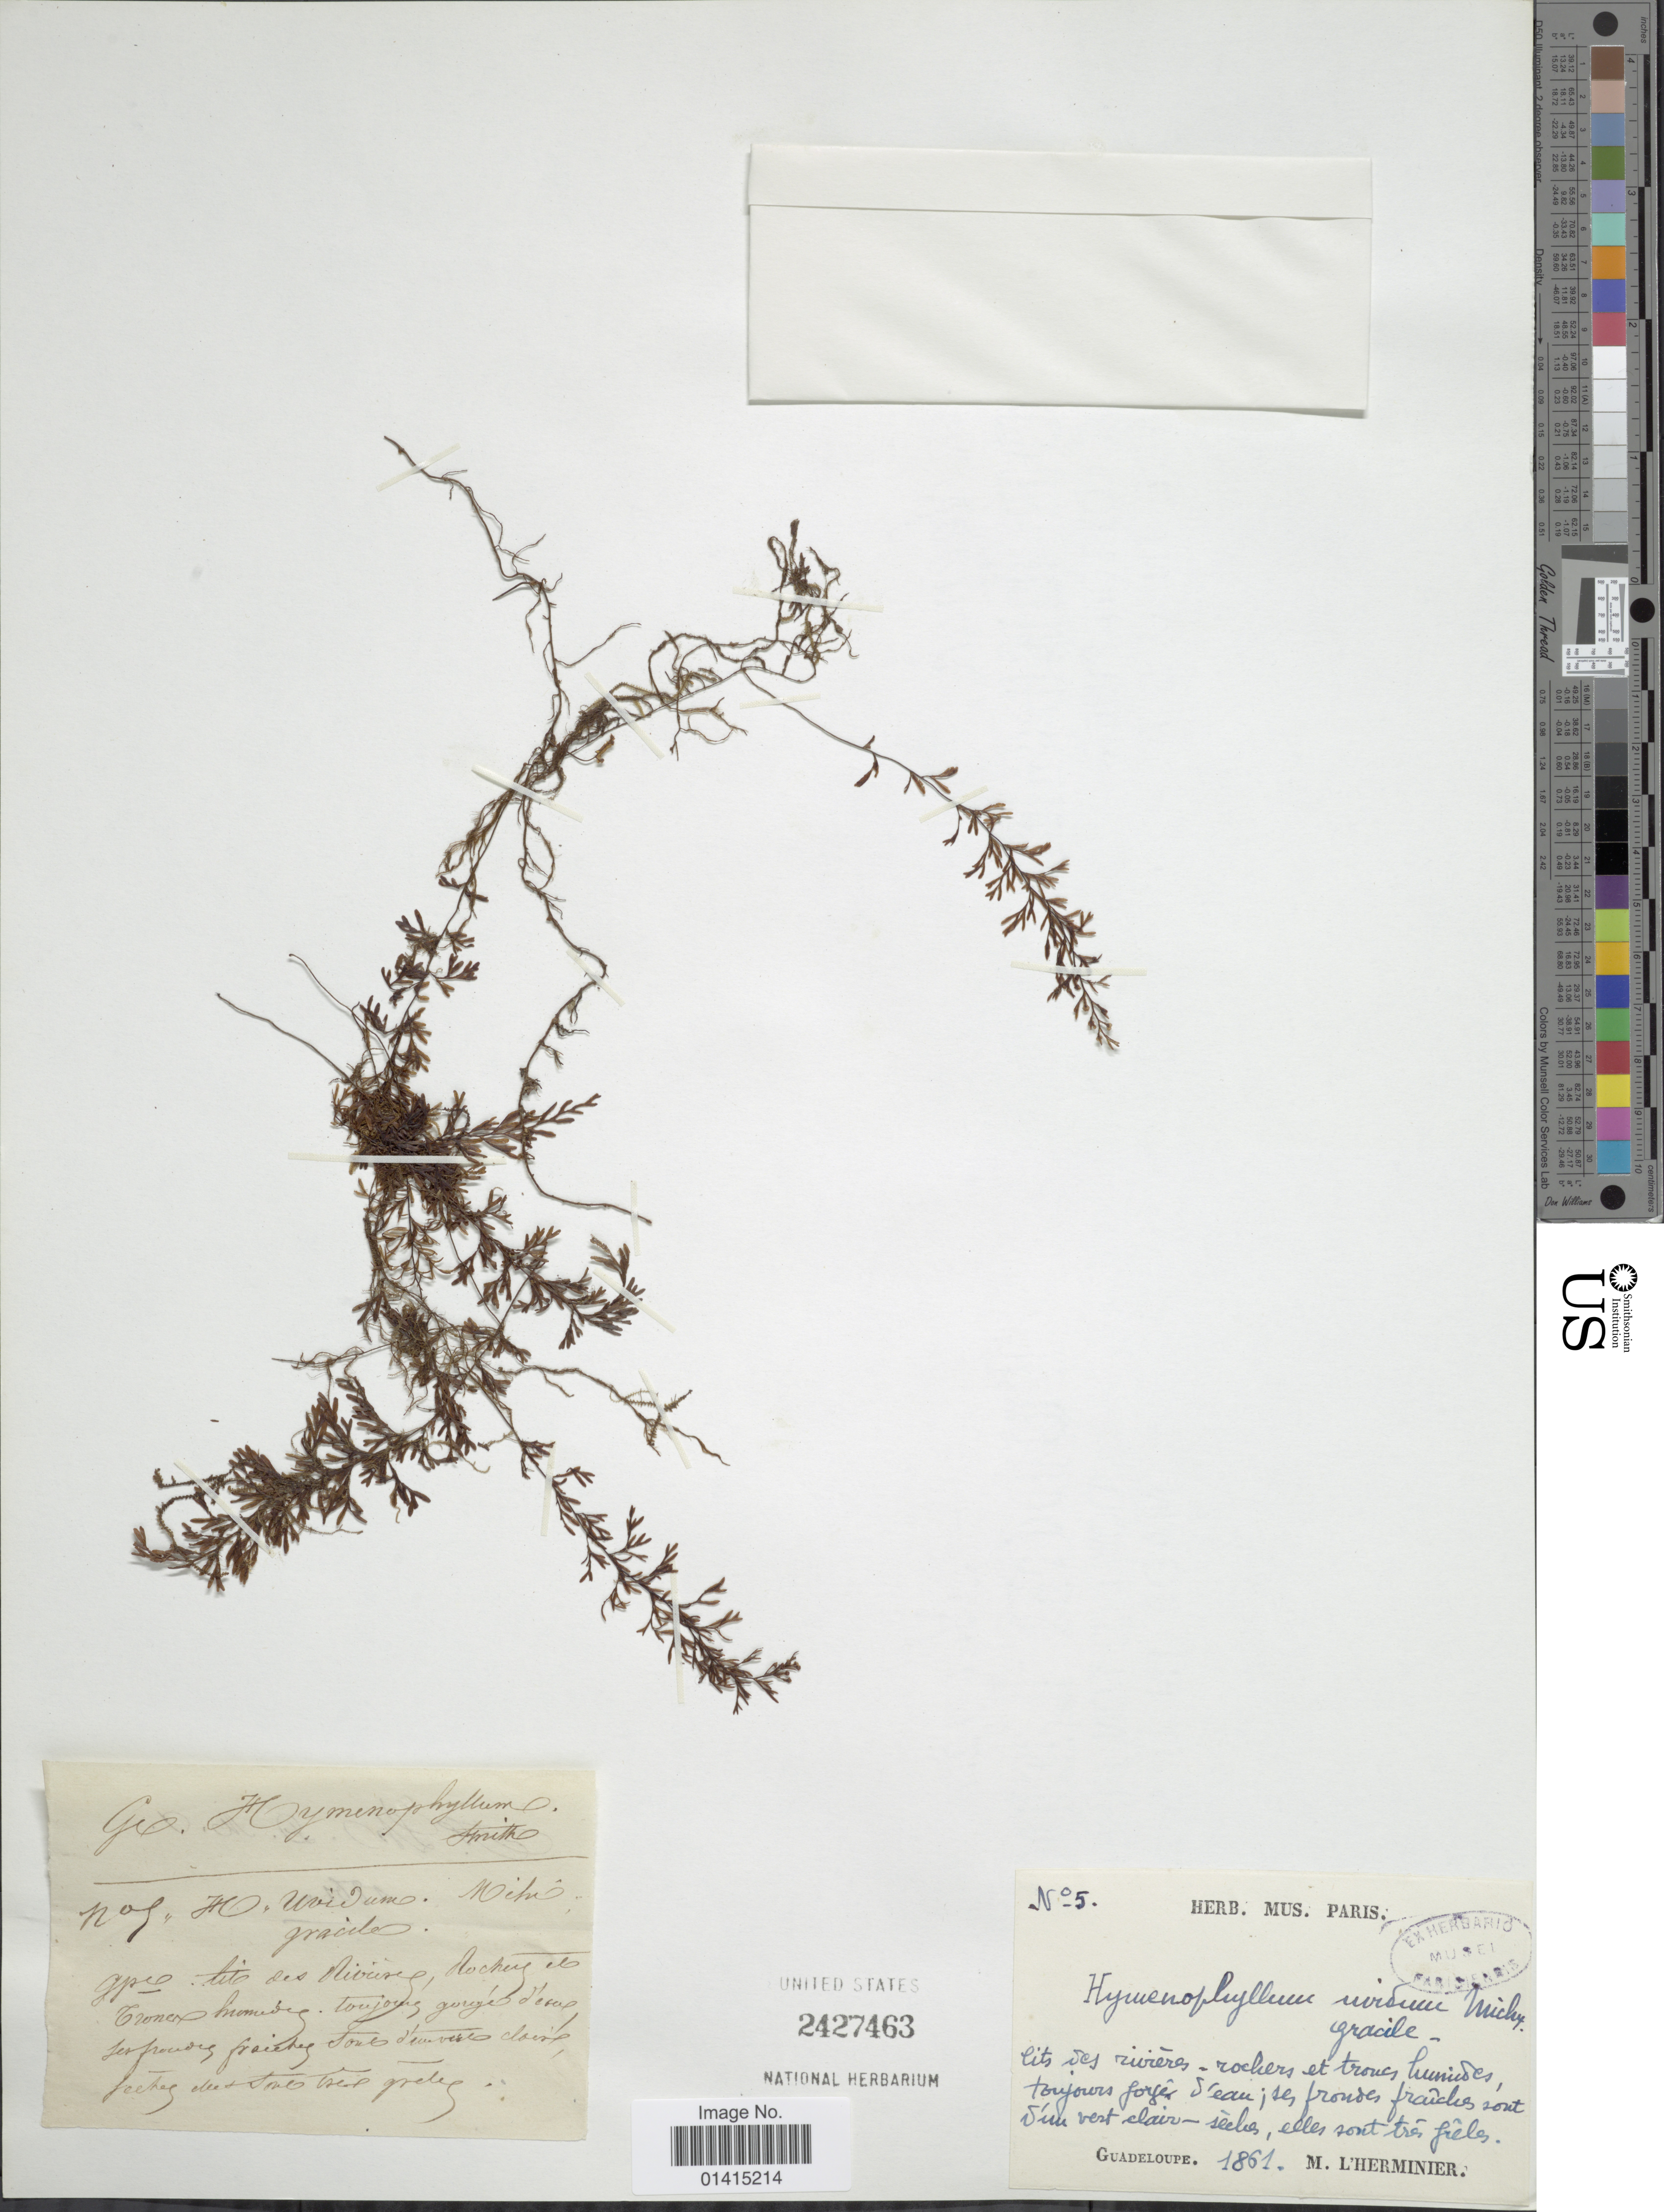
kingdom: Plantae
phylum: Tracheophyta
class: Polypodiopsida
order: Hymenophyllales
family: Hymenophyllaceae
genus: Hymenophyllum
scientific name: Hymenophyllum lineare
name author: (Sw.) Sw.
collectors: M. L'Herminier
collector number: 5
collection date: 1861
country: Guadeloupe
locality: Guadeloupe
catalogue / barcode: US 2427463